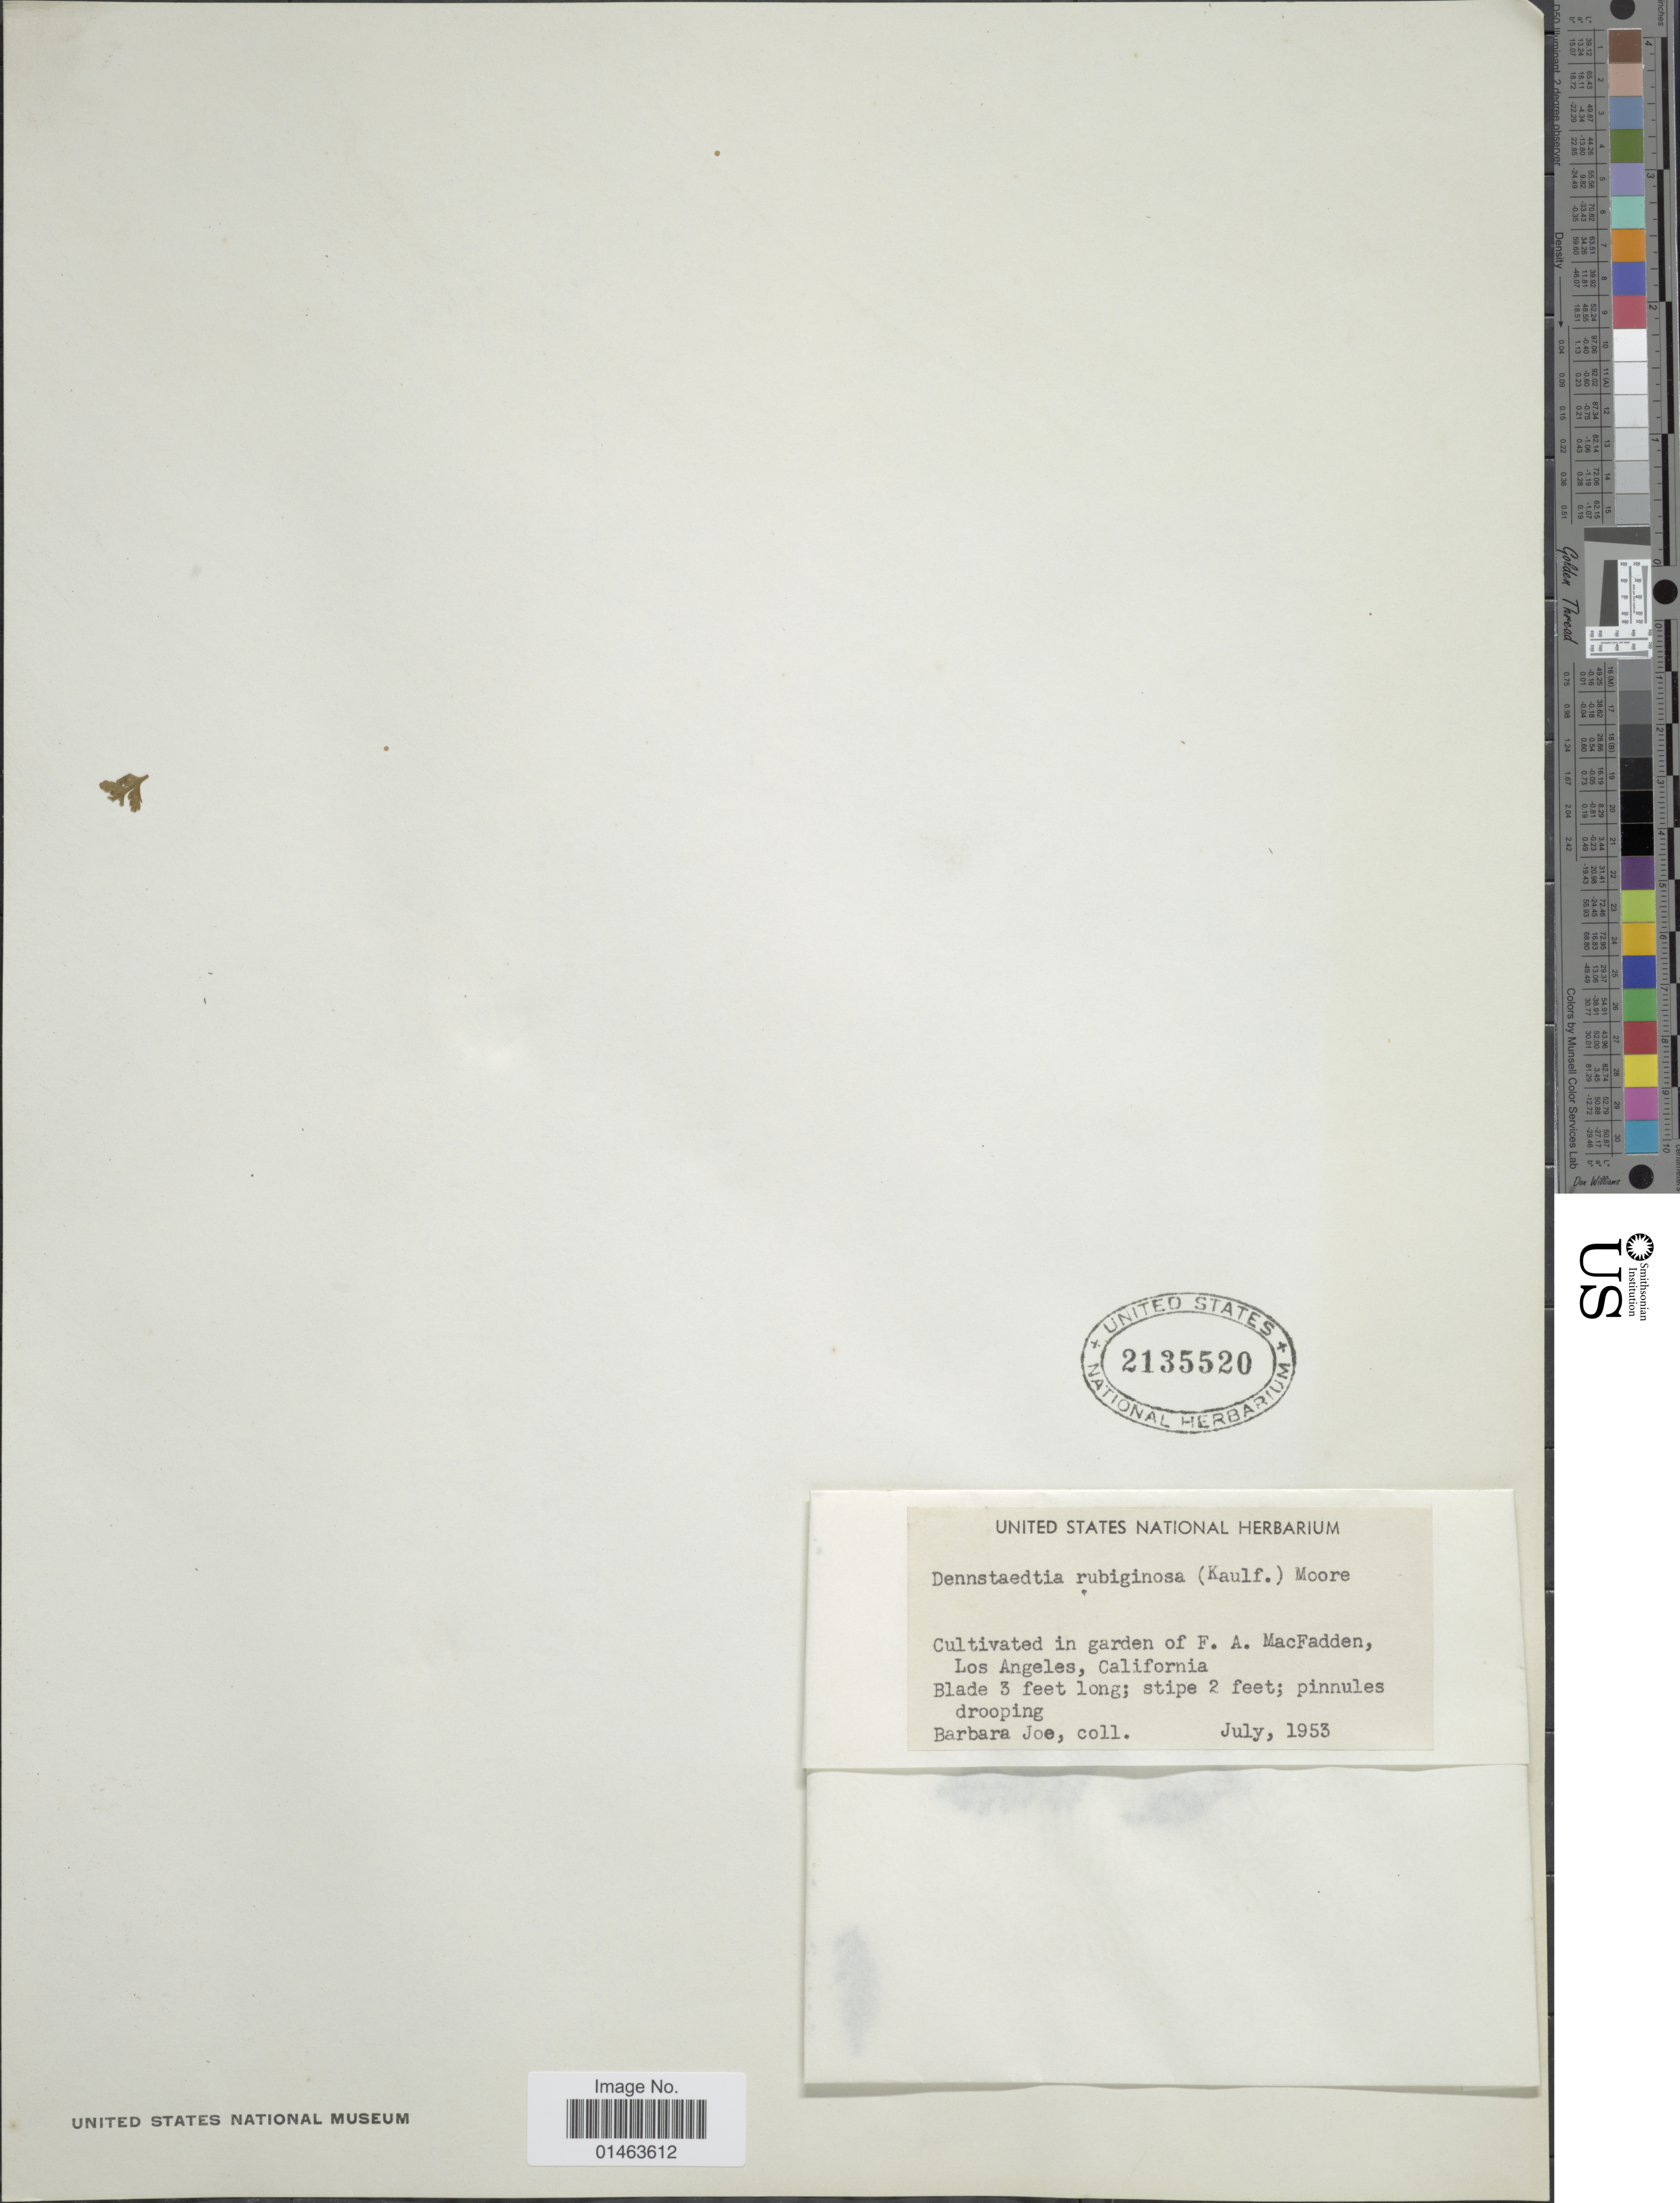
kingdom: Plantae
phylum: Tracheophyta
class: Polypodiopsida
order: Polypodiales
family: Dennstaedtiaceae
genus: Dennstaedtia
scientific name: Dennstaedtia cicutaria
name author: (Sw.) T. Moore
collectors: B. Joe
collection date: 1953-07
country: United States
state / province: California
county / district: Los Angeles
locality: In Garden of F.A. MacFadden, Los Angeles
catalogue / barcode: US 2135520